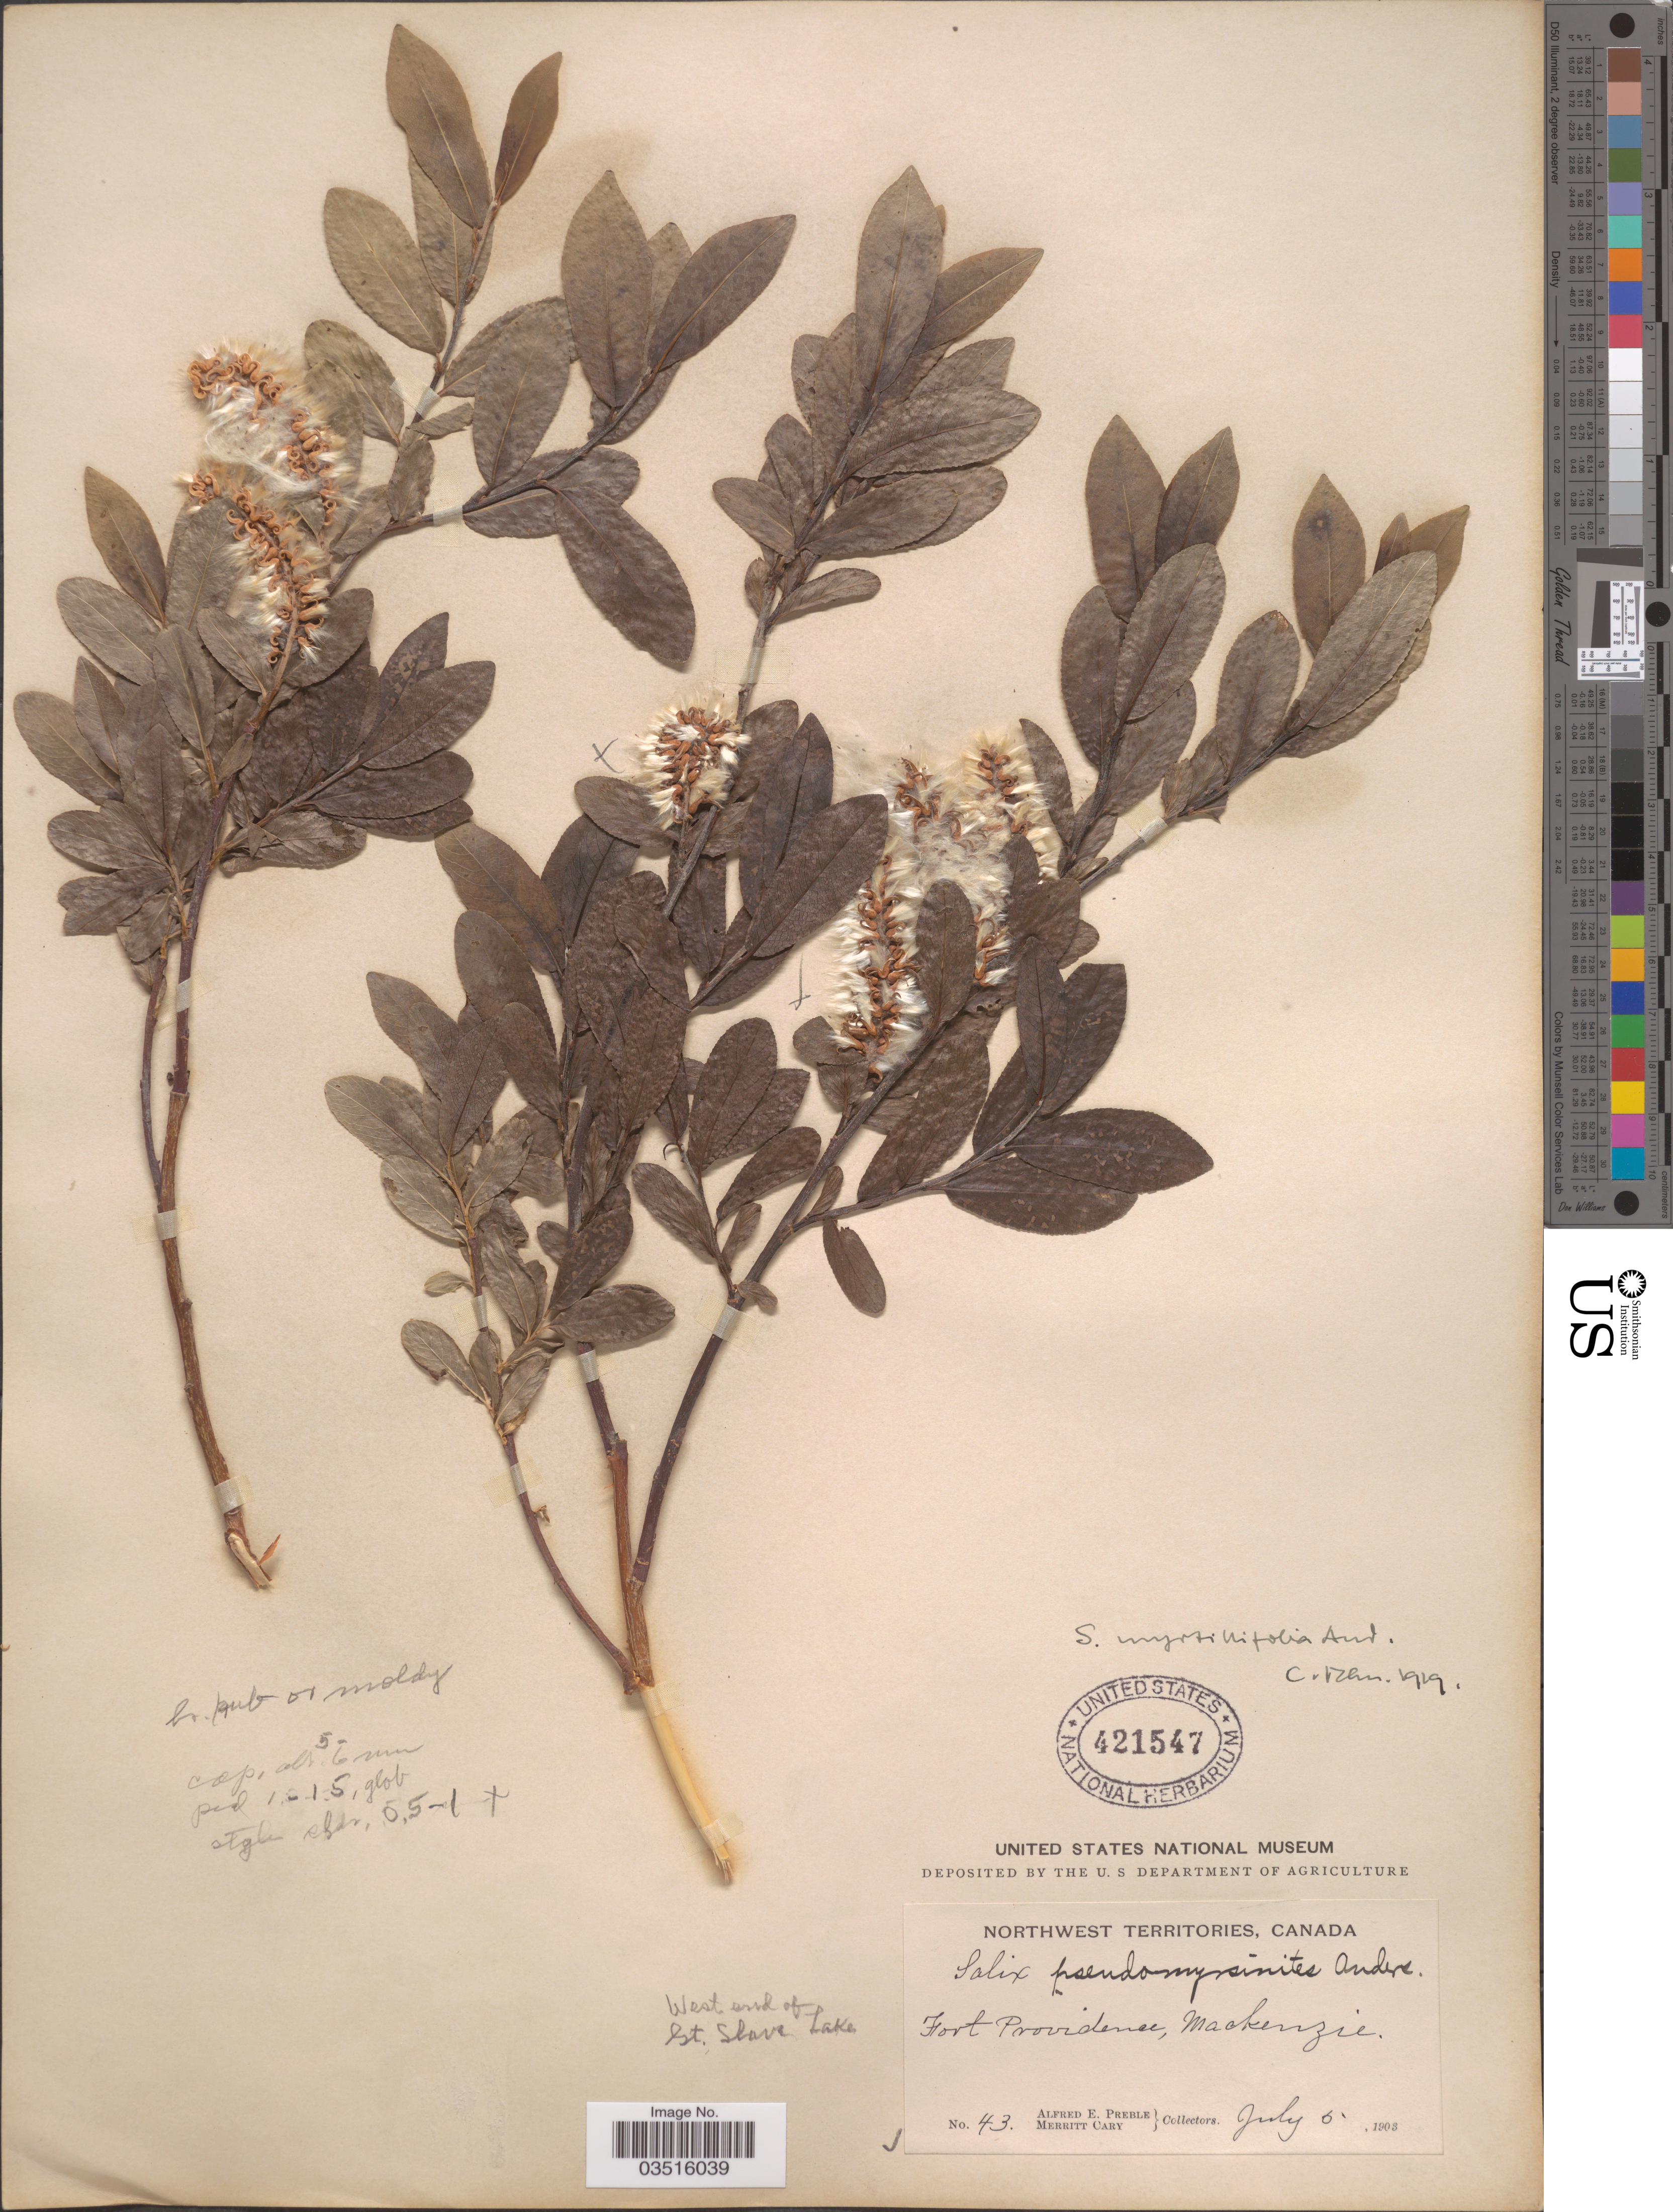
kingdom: Plantae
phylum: Tracheophyta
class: Magnoliopsida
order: Malpighiales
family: Salicaceae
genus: Salix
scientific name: Salix myrtillifolia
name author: Andersson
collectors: A. Preble & M. Cary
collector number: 43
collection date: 1903-07-06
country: Canada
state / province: Northwest Territories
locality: Fort Providence, Mackenzie. West end of St. Slave Lake.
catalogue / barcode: US 421547